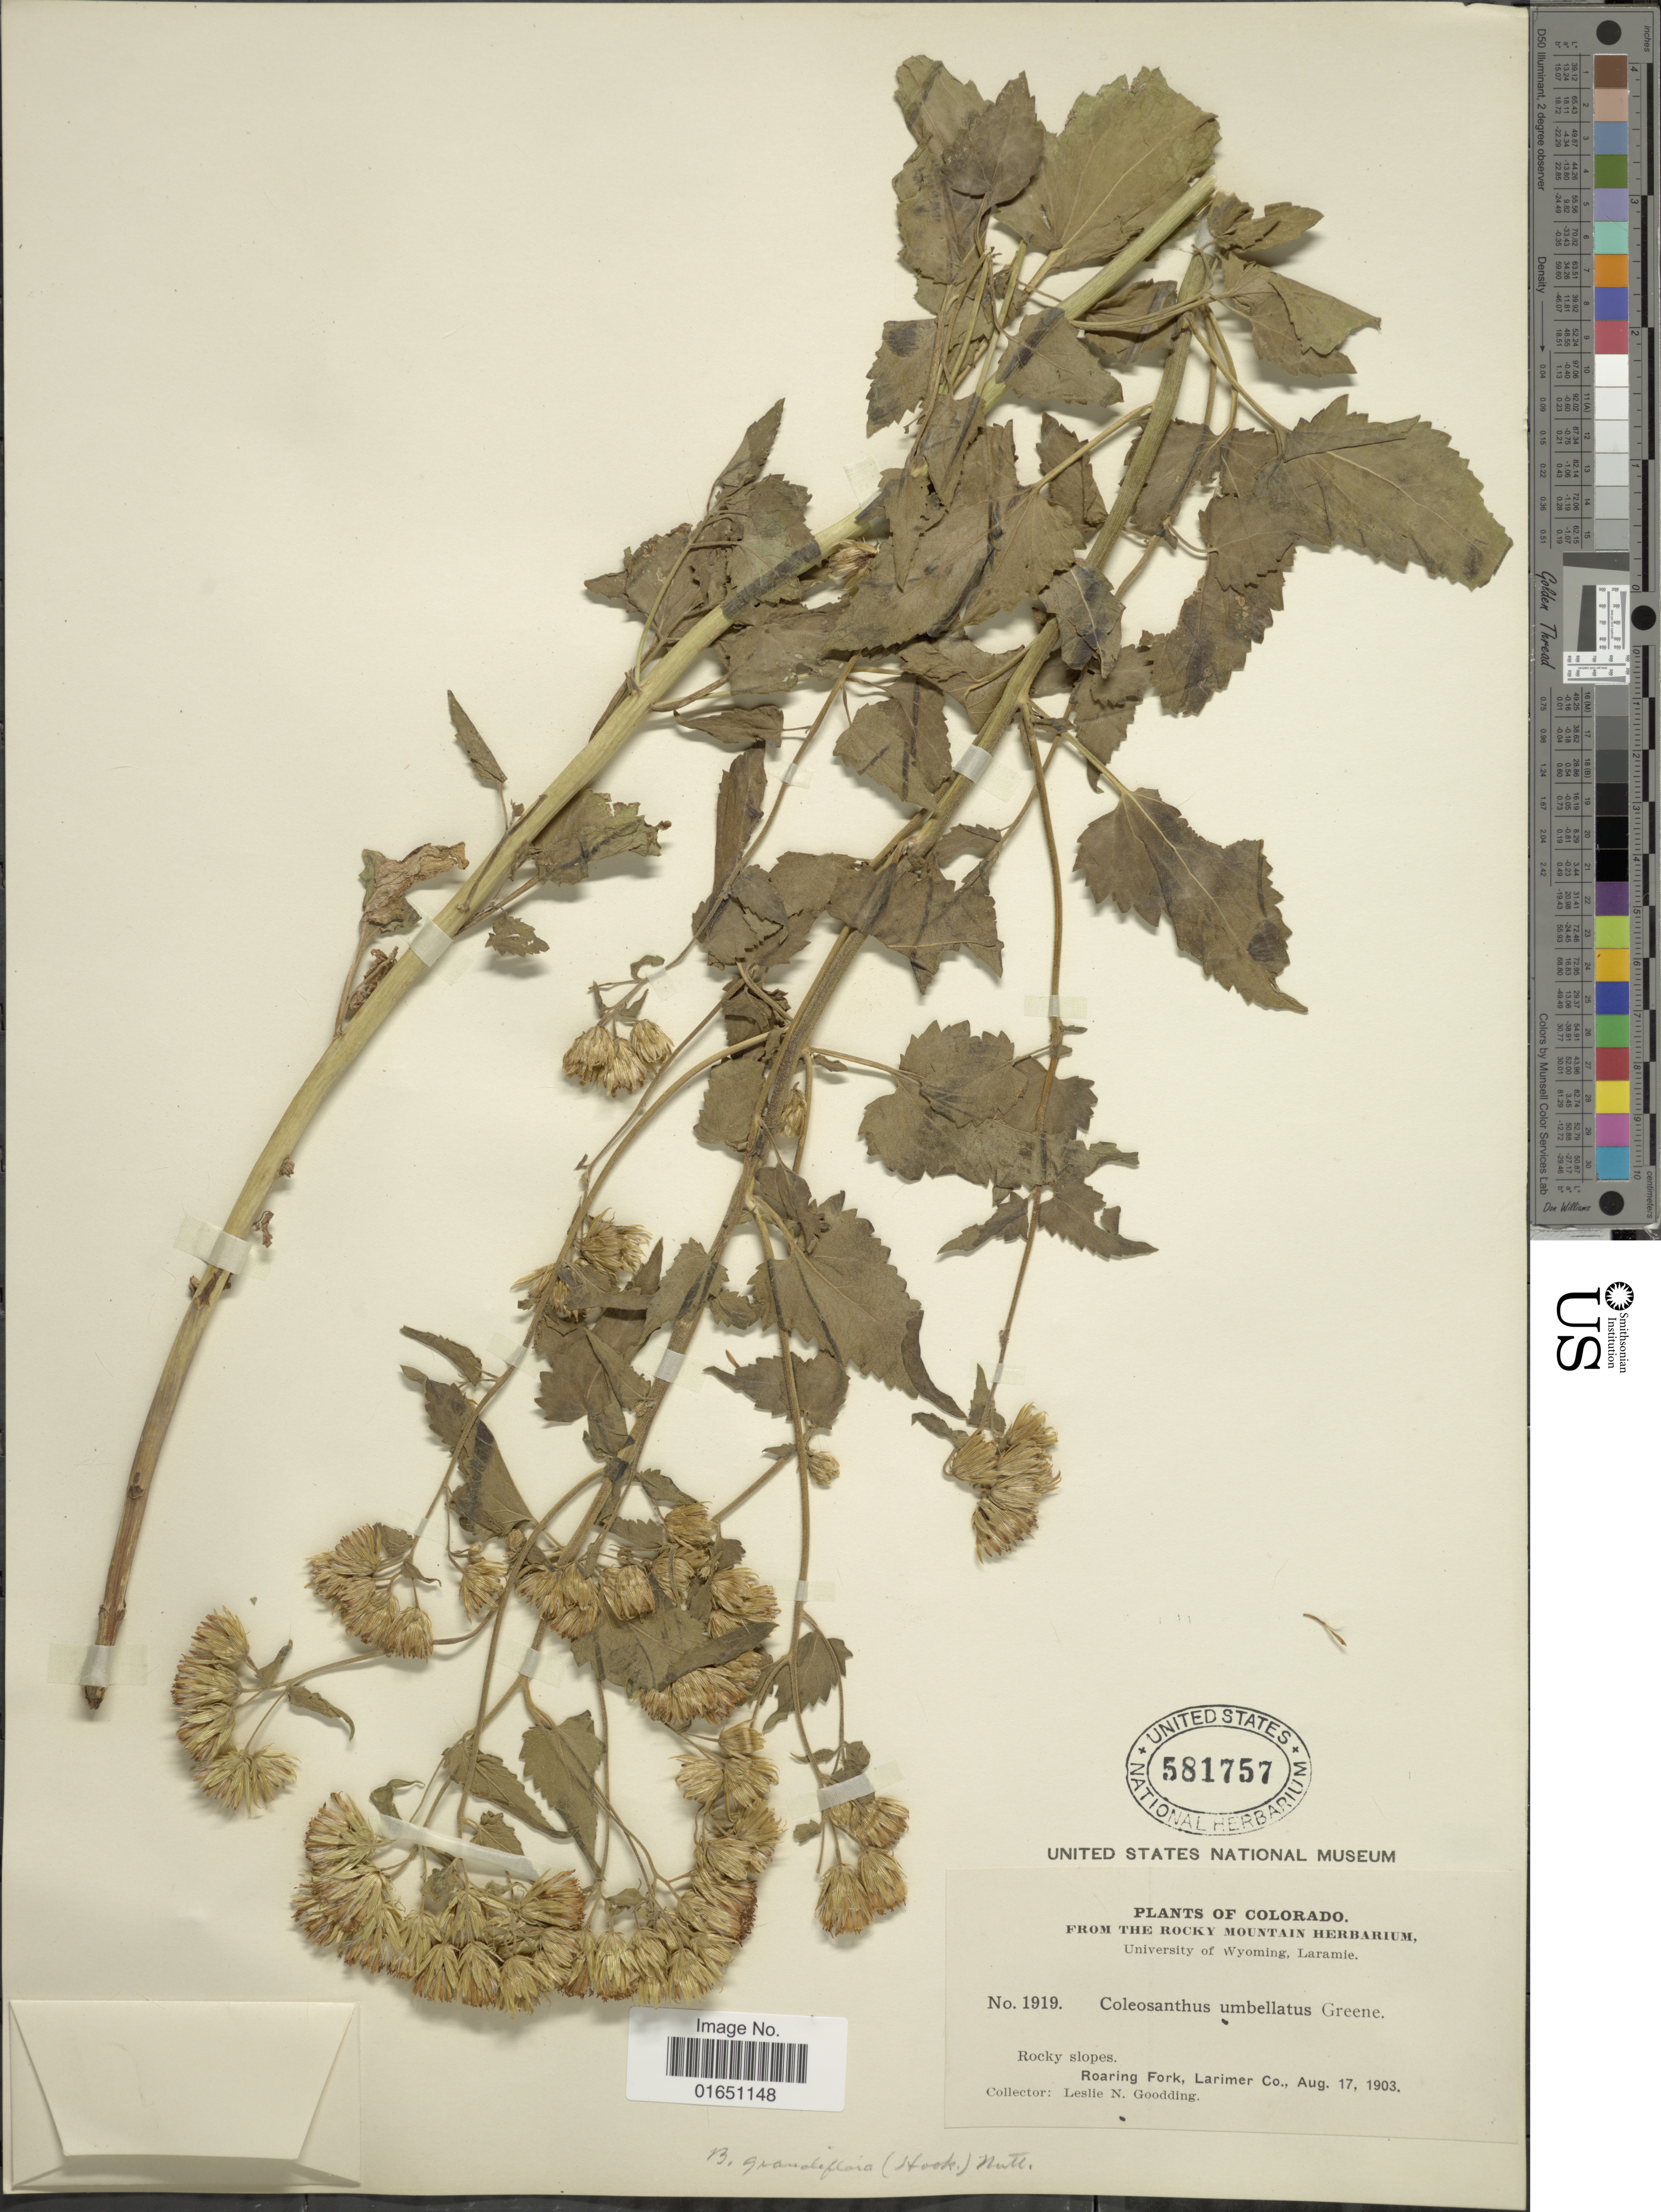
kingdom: Plantae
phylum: Tracheophyta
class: Magnoliopsida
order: Asterales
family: Asteraceae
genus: Brickellia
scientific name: Brickellia grandiflora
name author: (Hook.) Nutt.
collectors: L. N. Goodding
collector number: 1919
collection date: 1903-08-17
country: United States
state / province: Colorado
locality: Roaring Fork, Larimer Co.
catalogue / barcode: US 581757